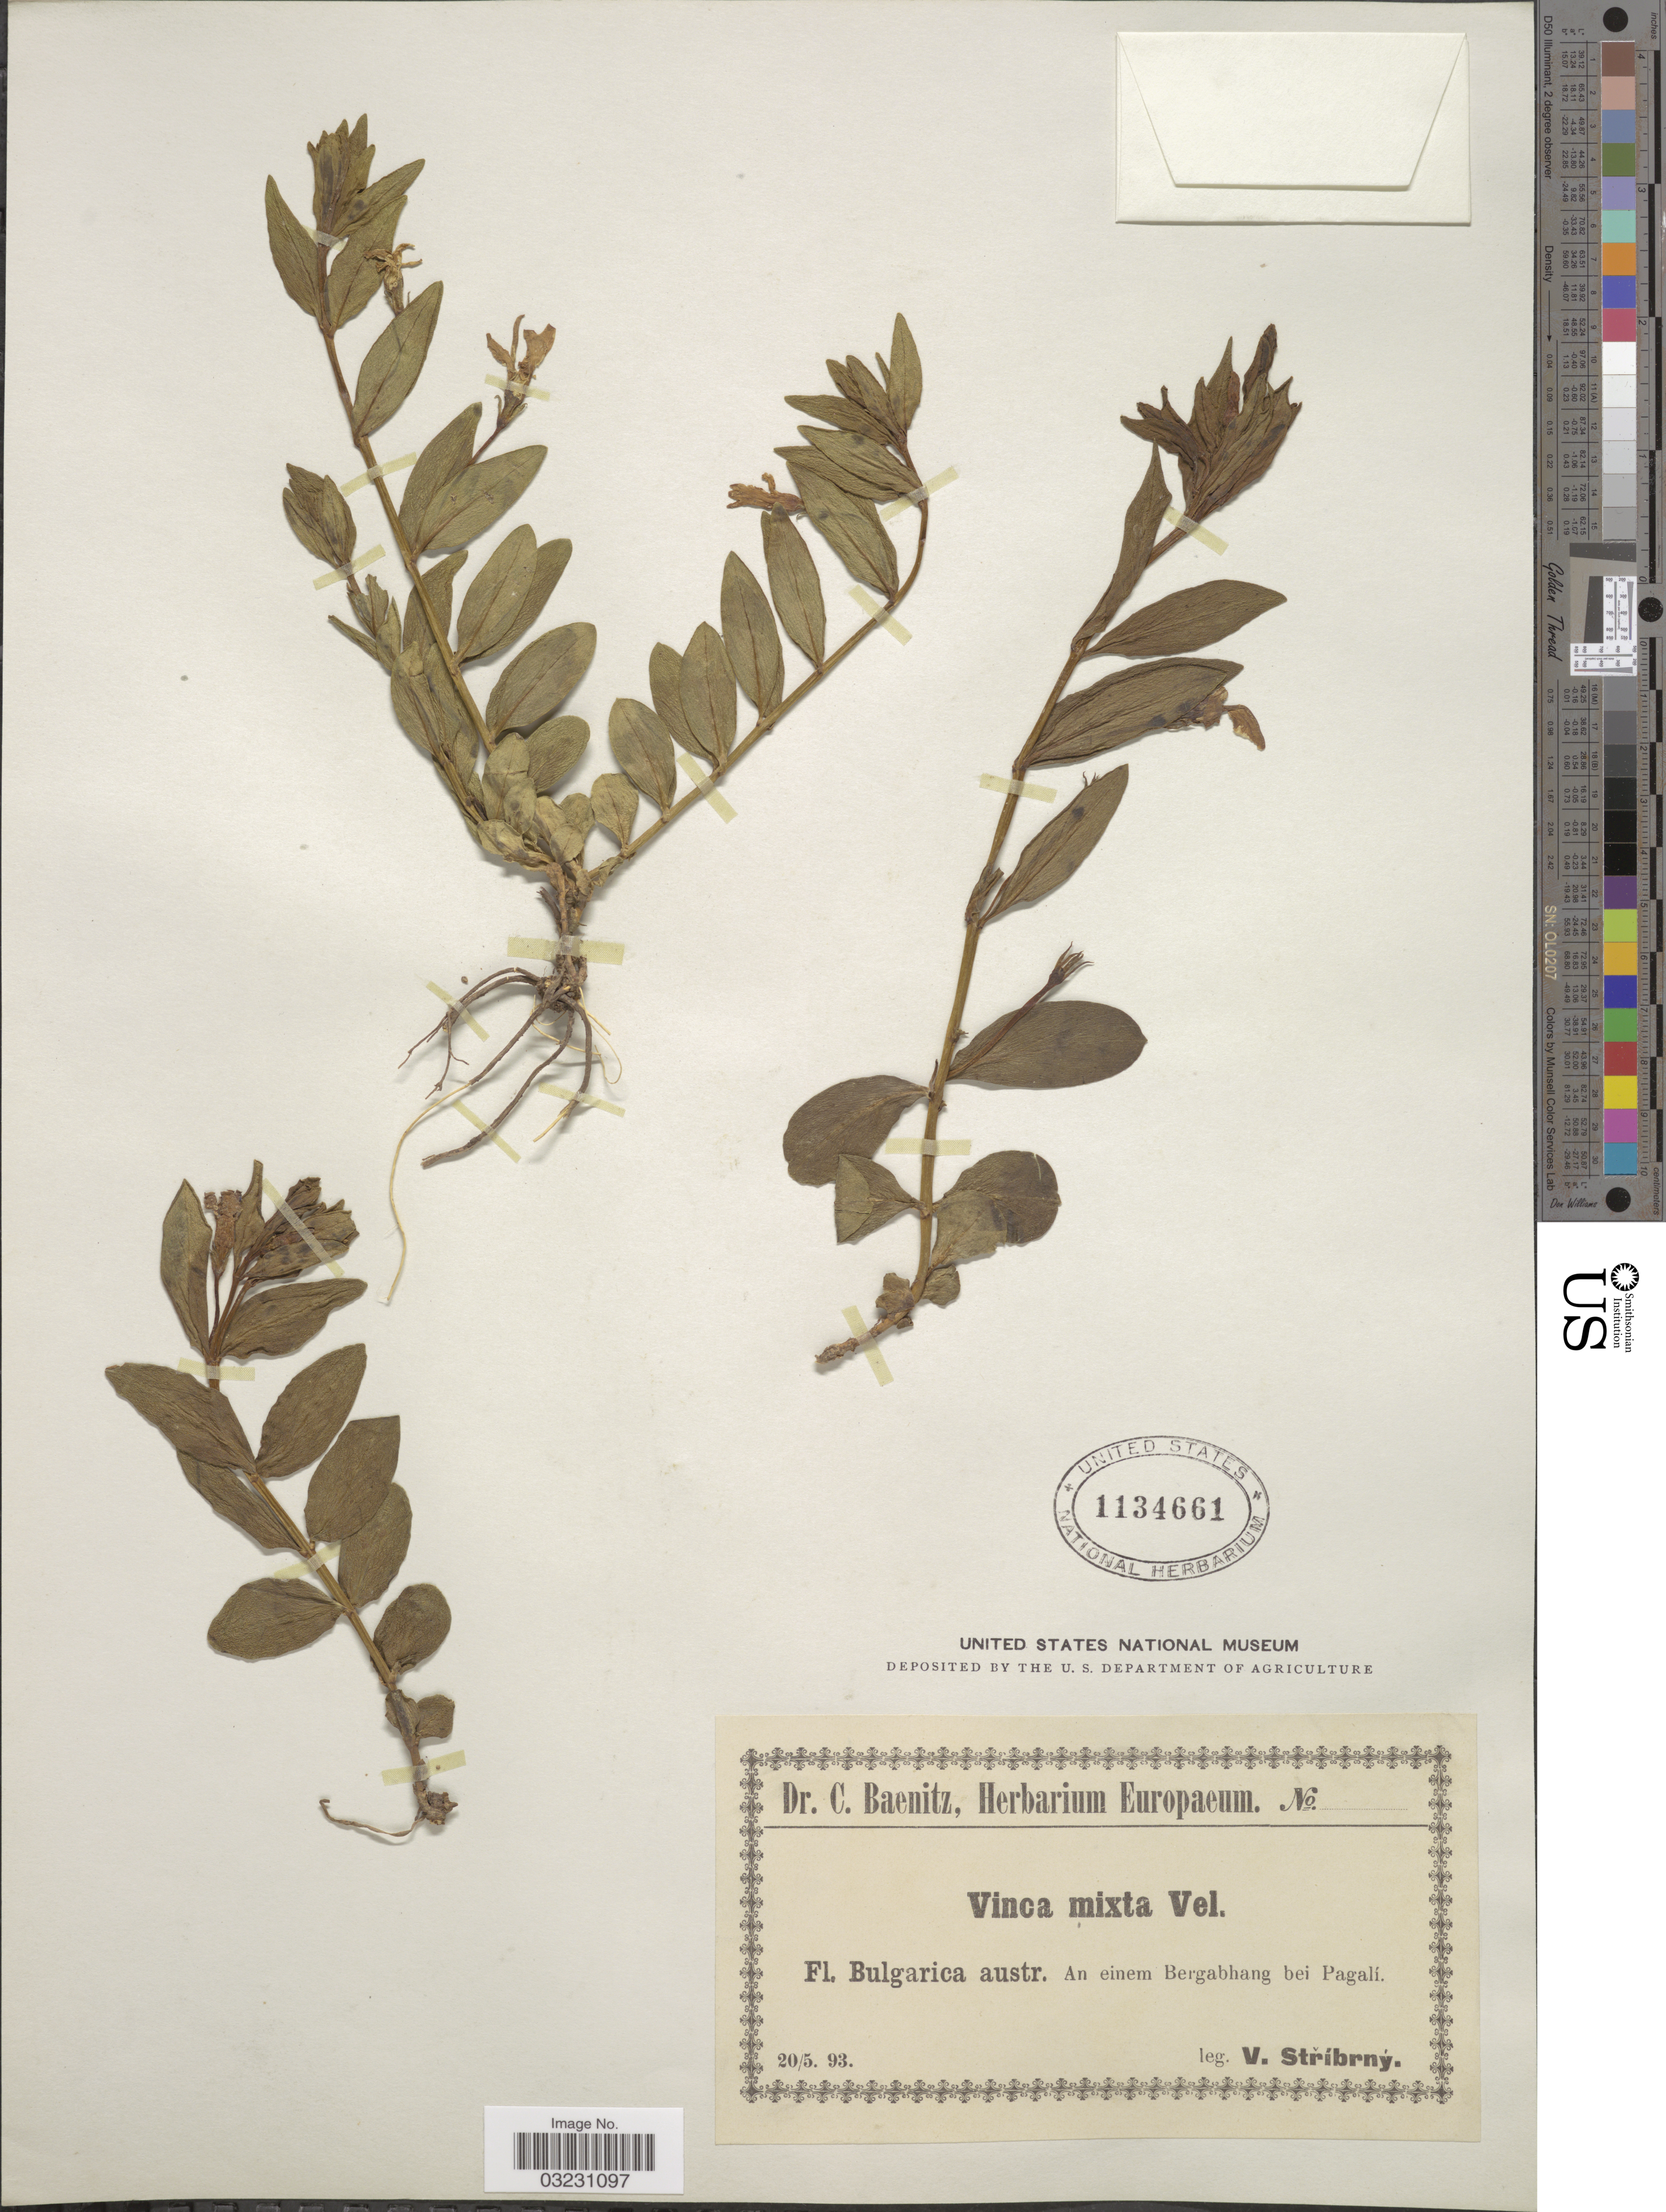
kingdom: Plantae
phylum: Tracheophyta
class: Magnoliopsida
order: Gentianales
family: Apocynaceae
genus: Vinca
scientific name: Vinca mixta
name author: Velen.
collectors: V. Stribrny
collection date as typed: Transcribed d/m/y: 20/5/93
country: Bulgaria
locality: Bulgarica austr. An einem bergabhang bei Pagalí.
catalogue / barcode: US 1134661